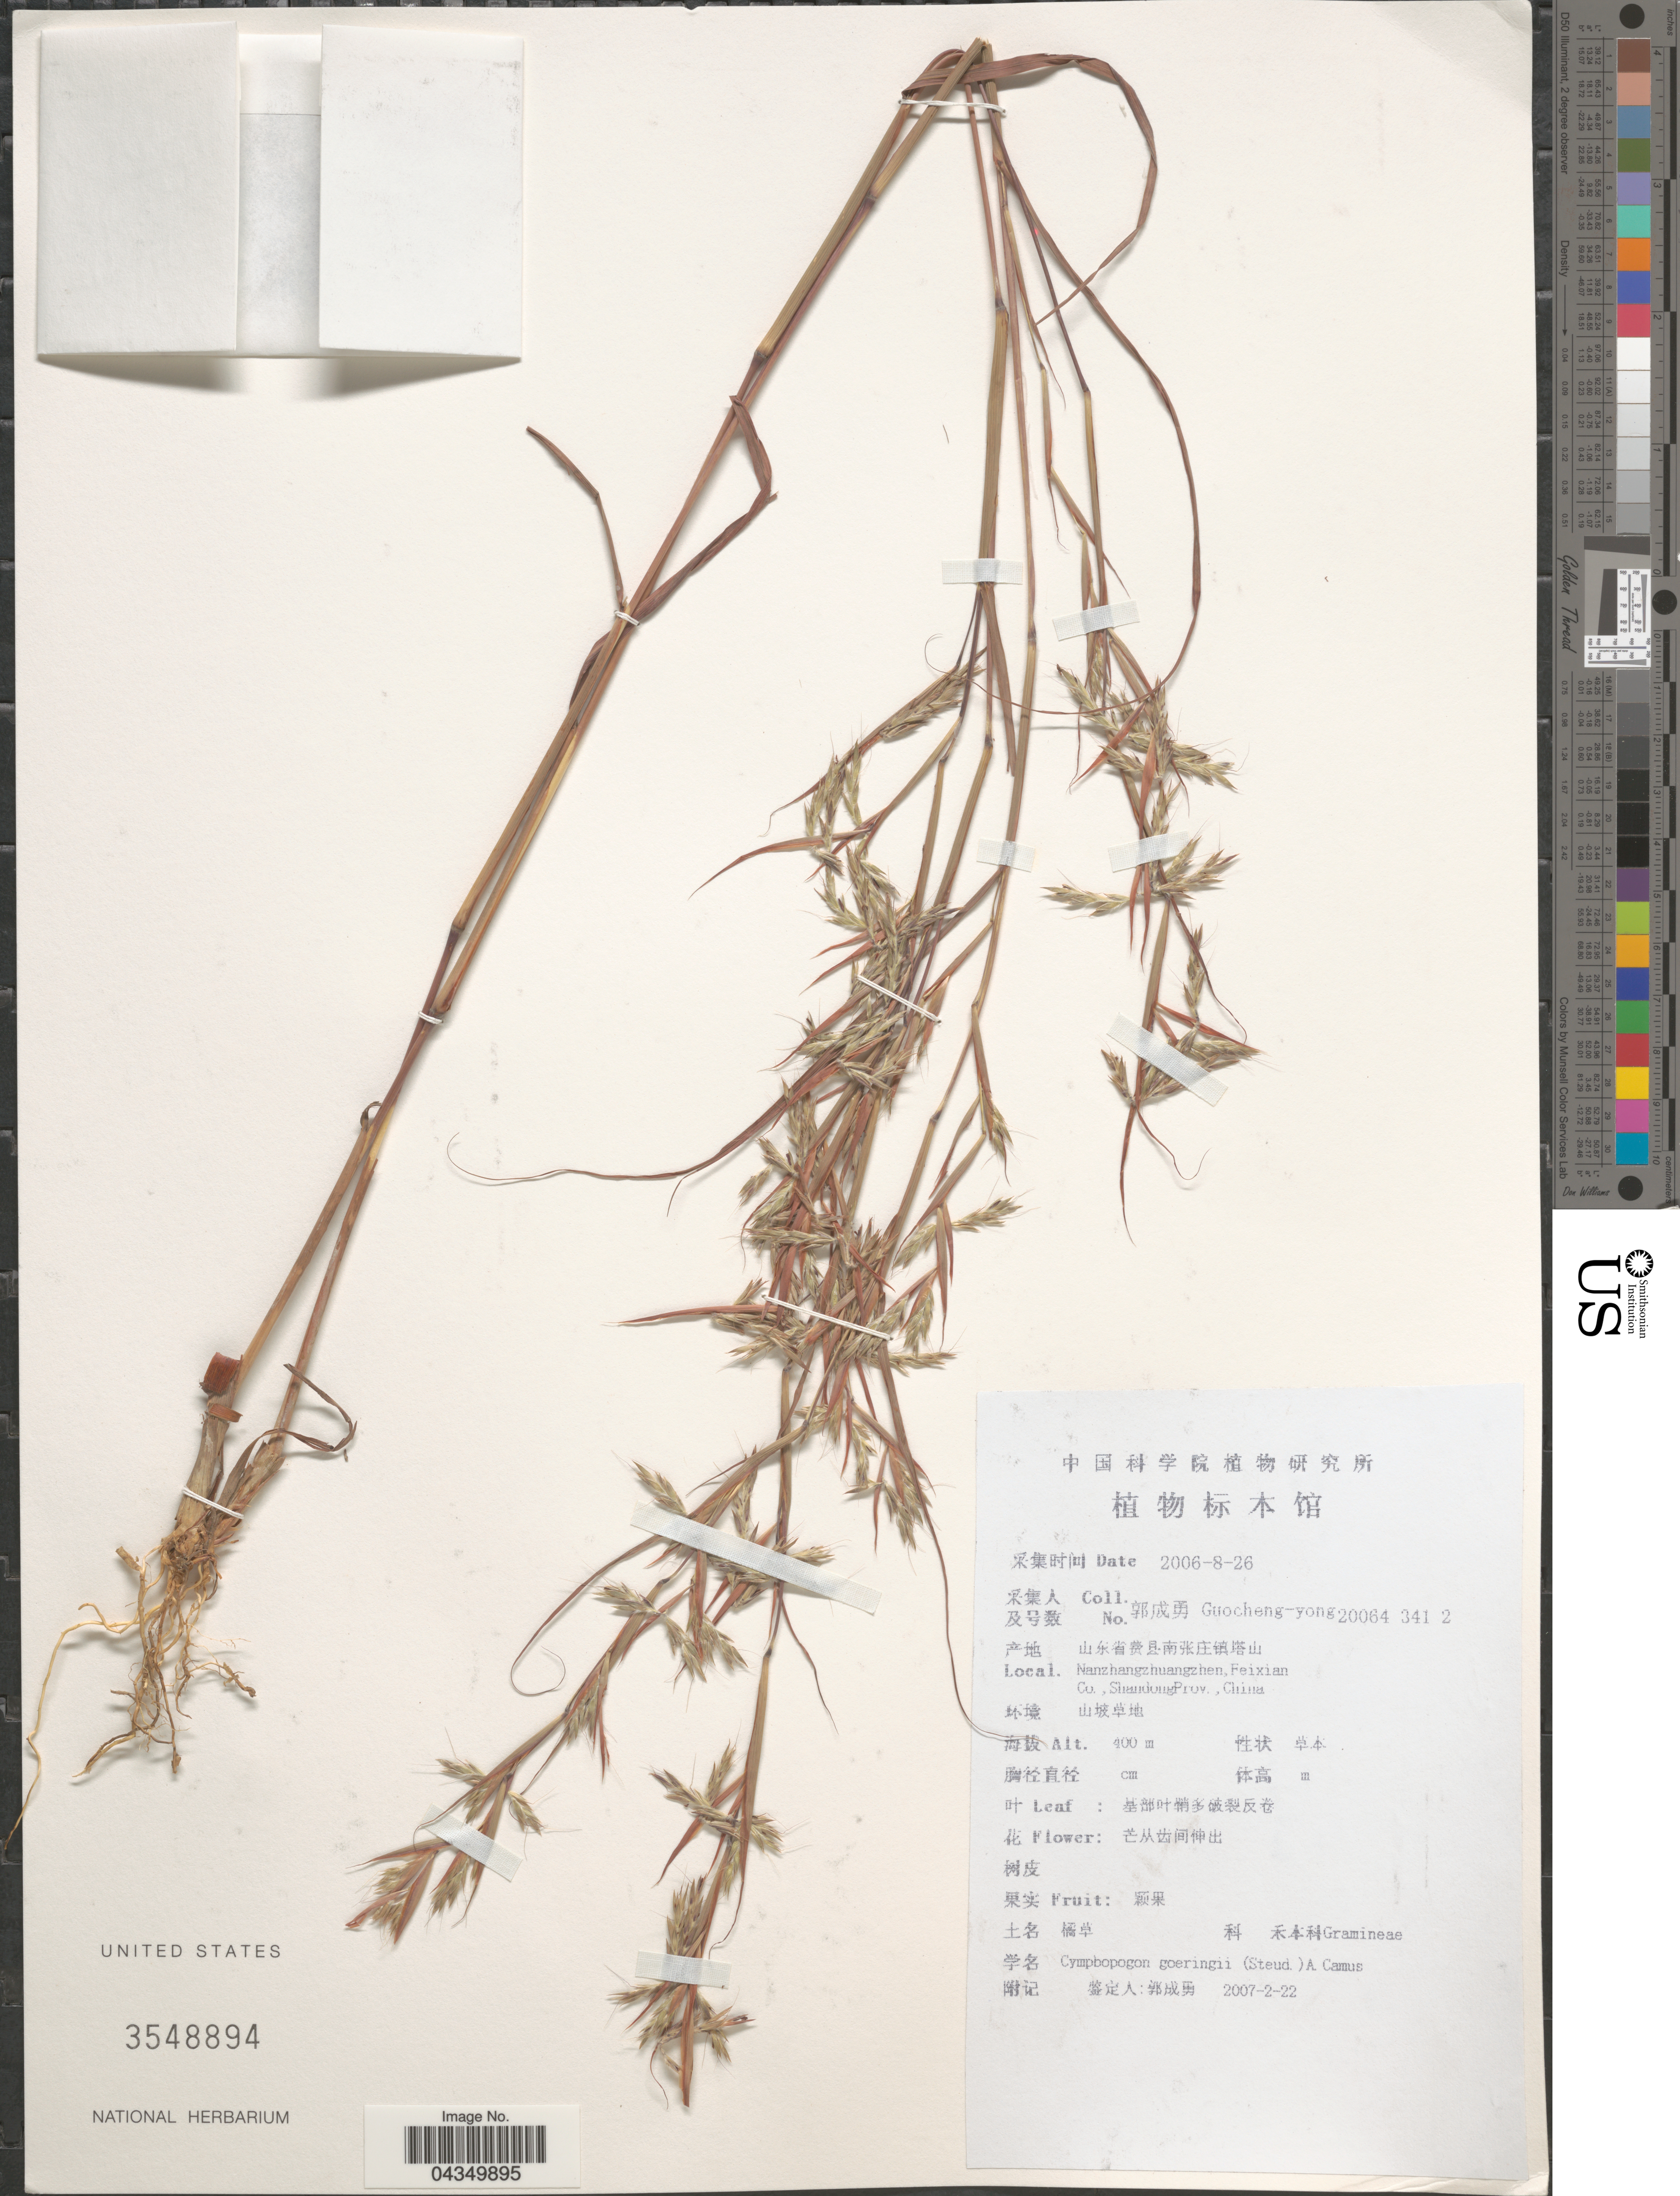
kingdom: Plantae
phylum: Tracheophyta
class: Liliopsida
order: Poales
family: Poaceae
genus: Cymbopogon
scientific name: Cymbopogon goeringii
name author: A. Camus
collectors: Guo cheng-yong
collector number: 20064-341-2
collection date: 2006-08-26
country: China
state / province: Shandong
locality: Nanzhangzhuangzhen, Feixian Co.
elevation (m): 400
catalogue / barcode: US 3548894